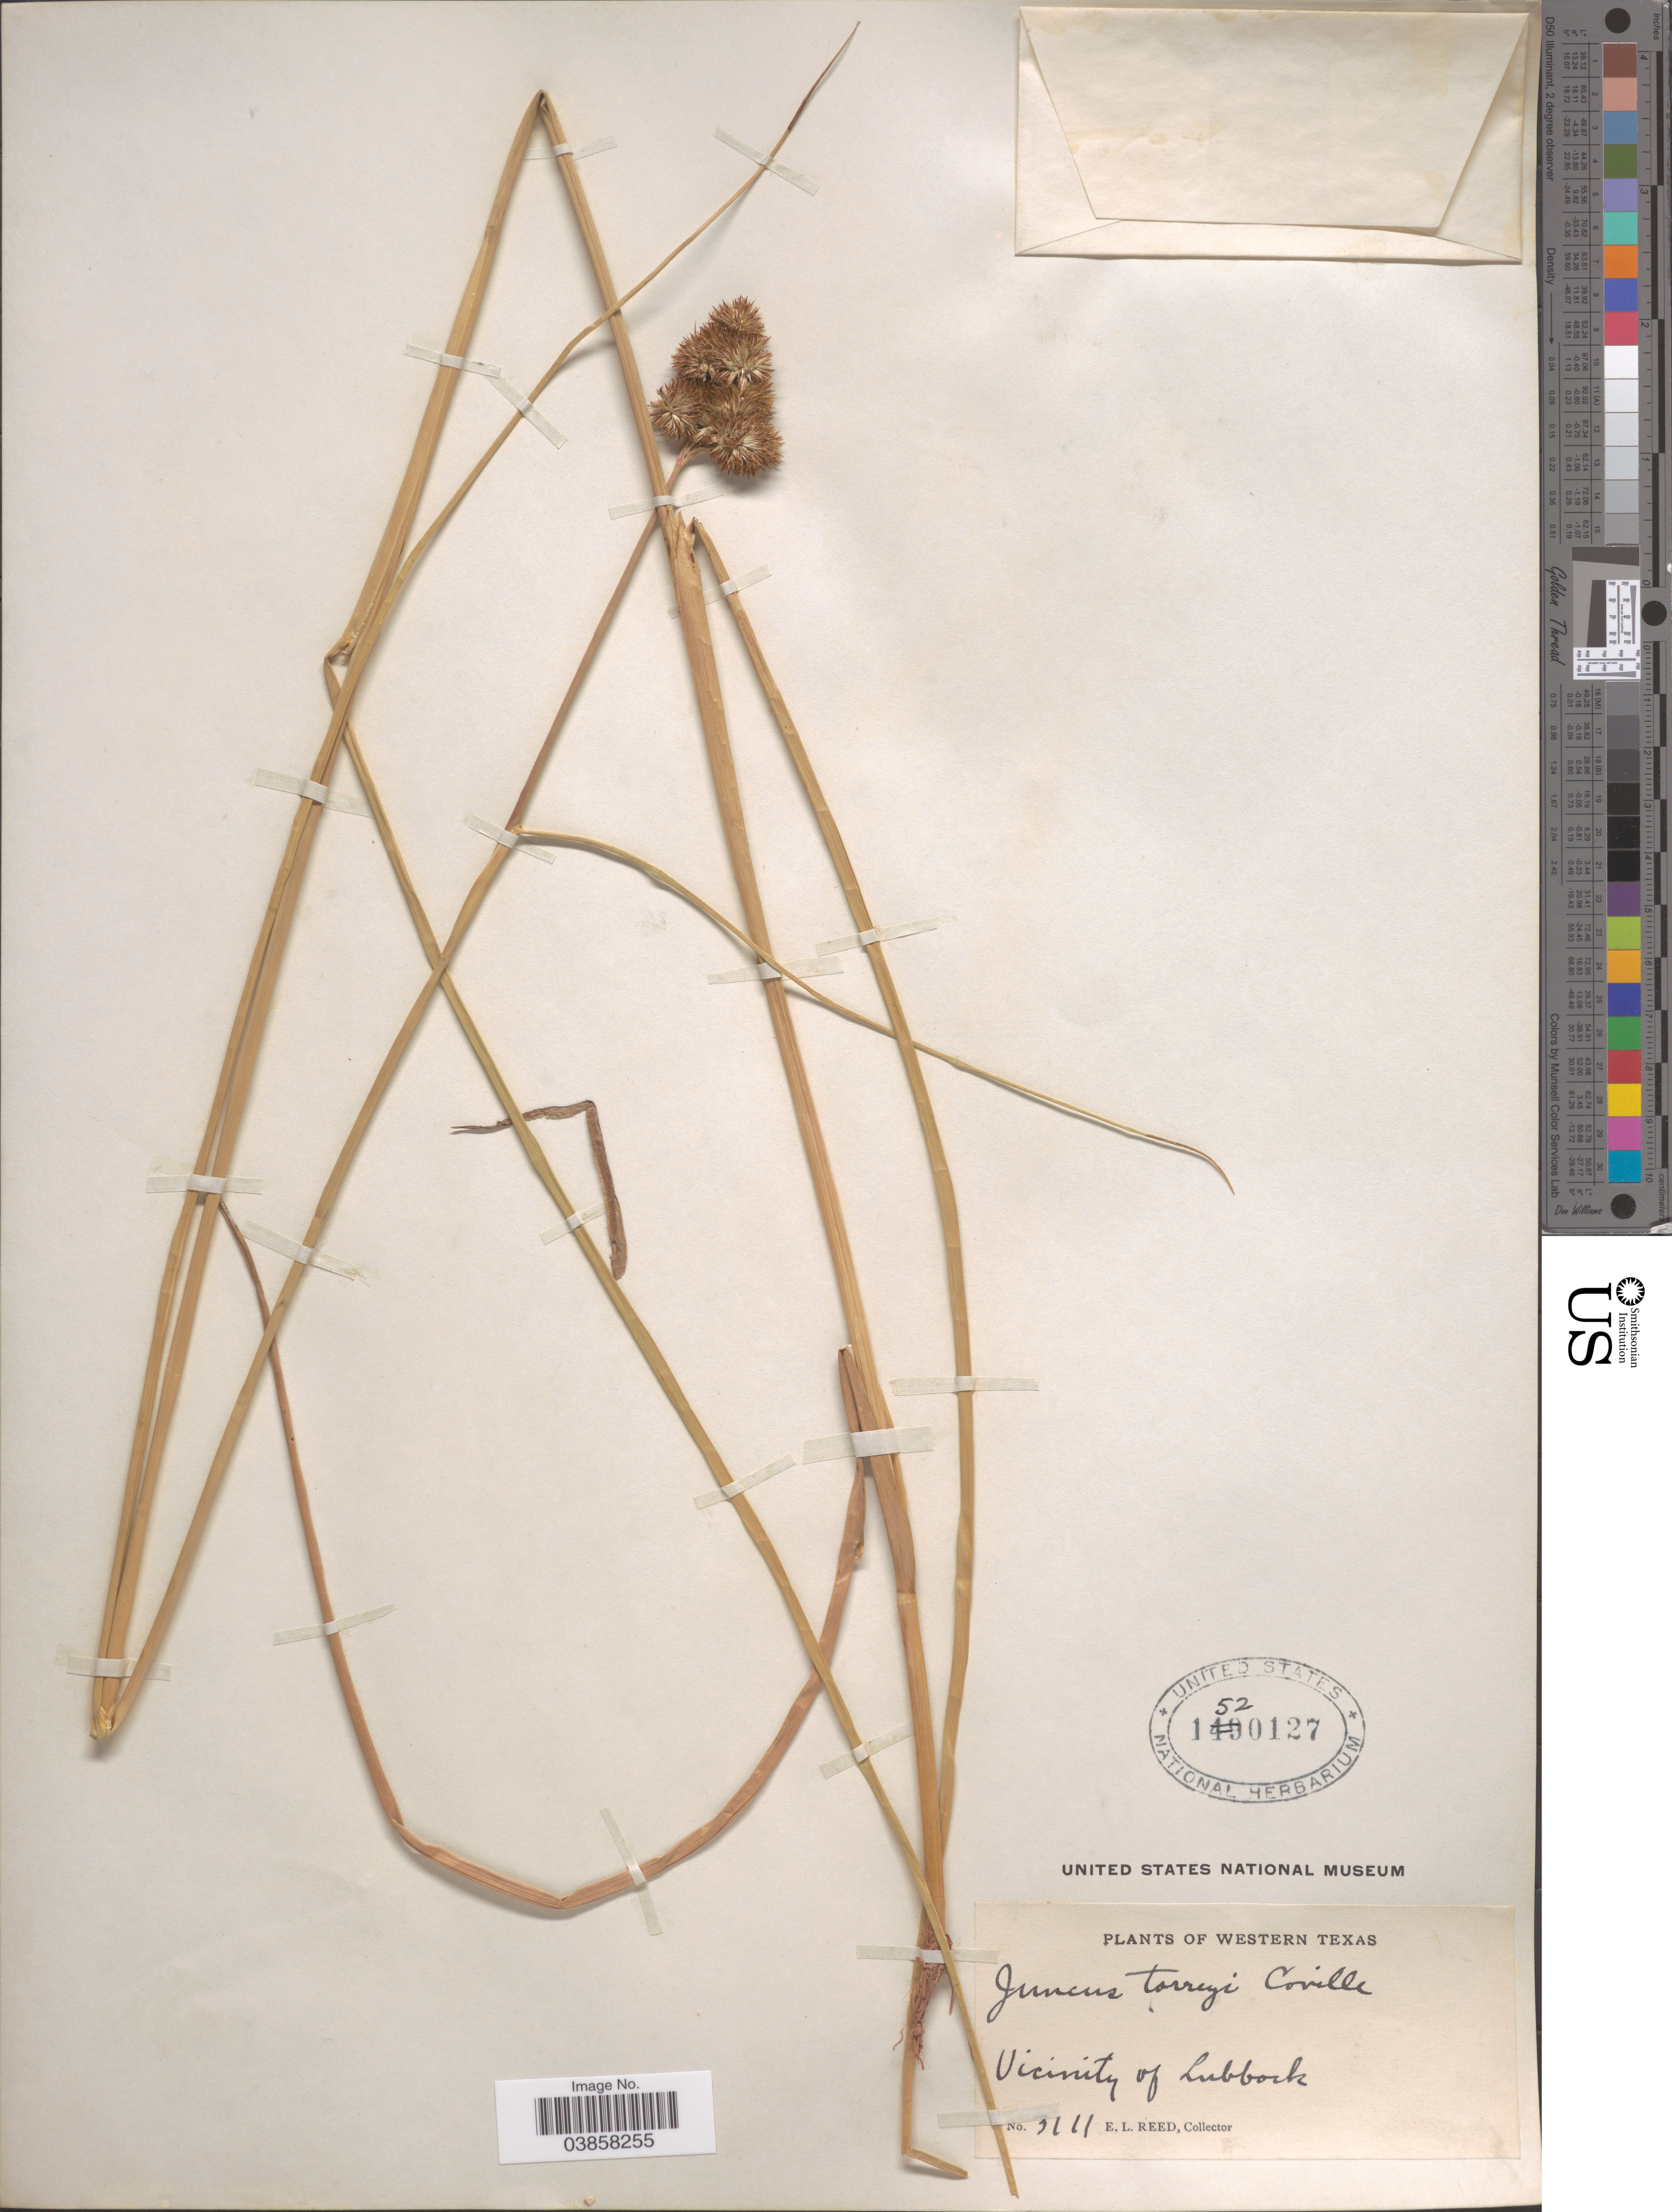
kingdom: Plantae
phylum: Tracheophyta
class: Liliopsida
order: Poales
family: Juncaceae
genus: Juncus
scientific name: Juncus torreyi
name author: Coville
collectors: E. Reed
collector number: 3111*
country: United States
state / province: Texas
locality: Western Texas. Vicinity of Lubbock.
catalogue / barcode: US 1520127